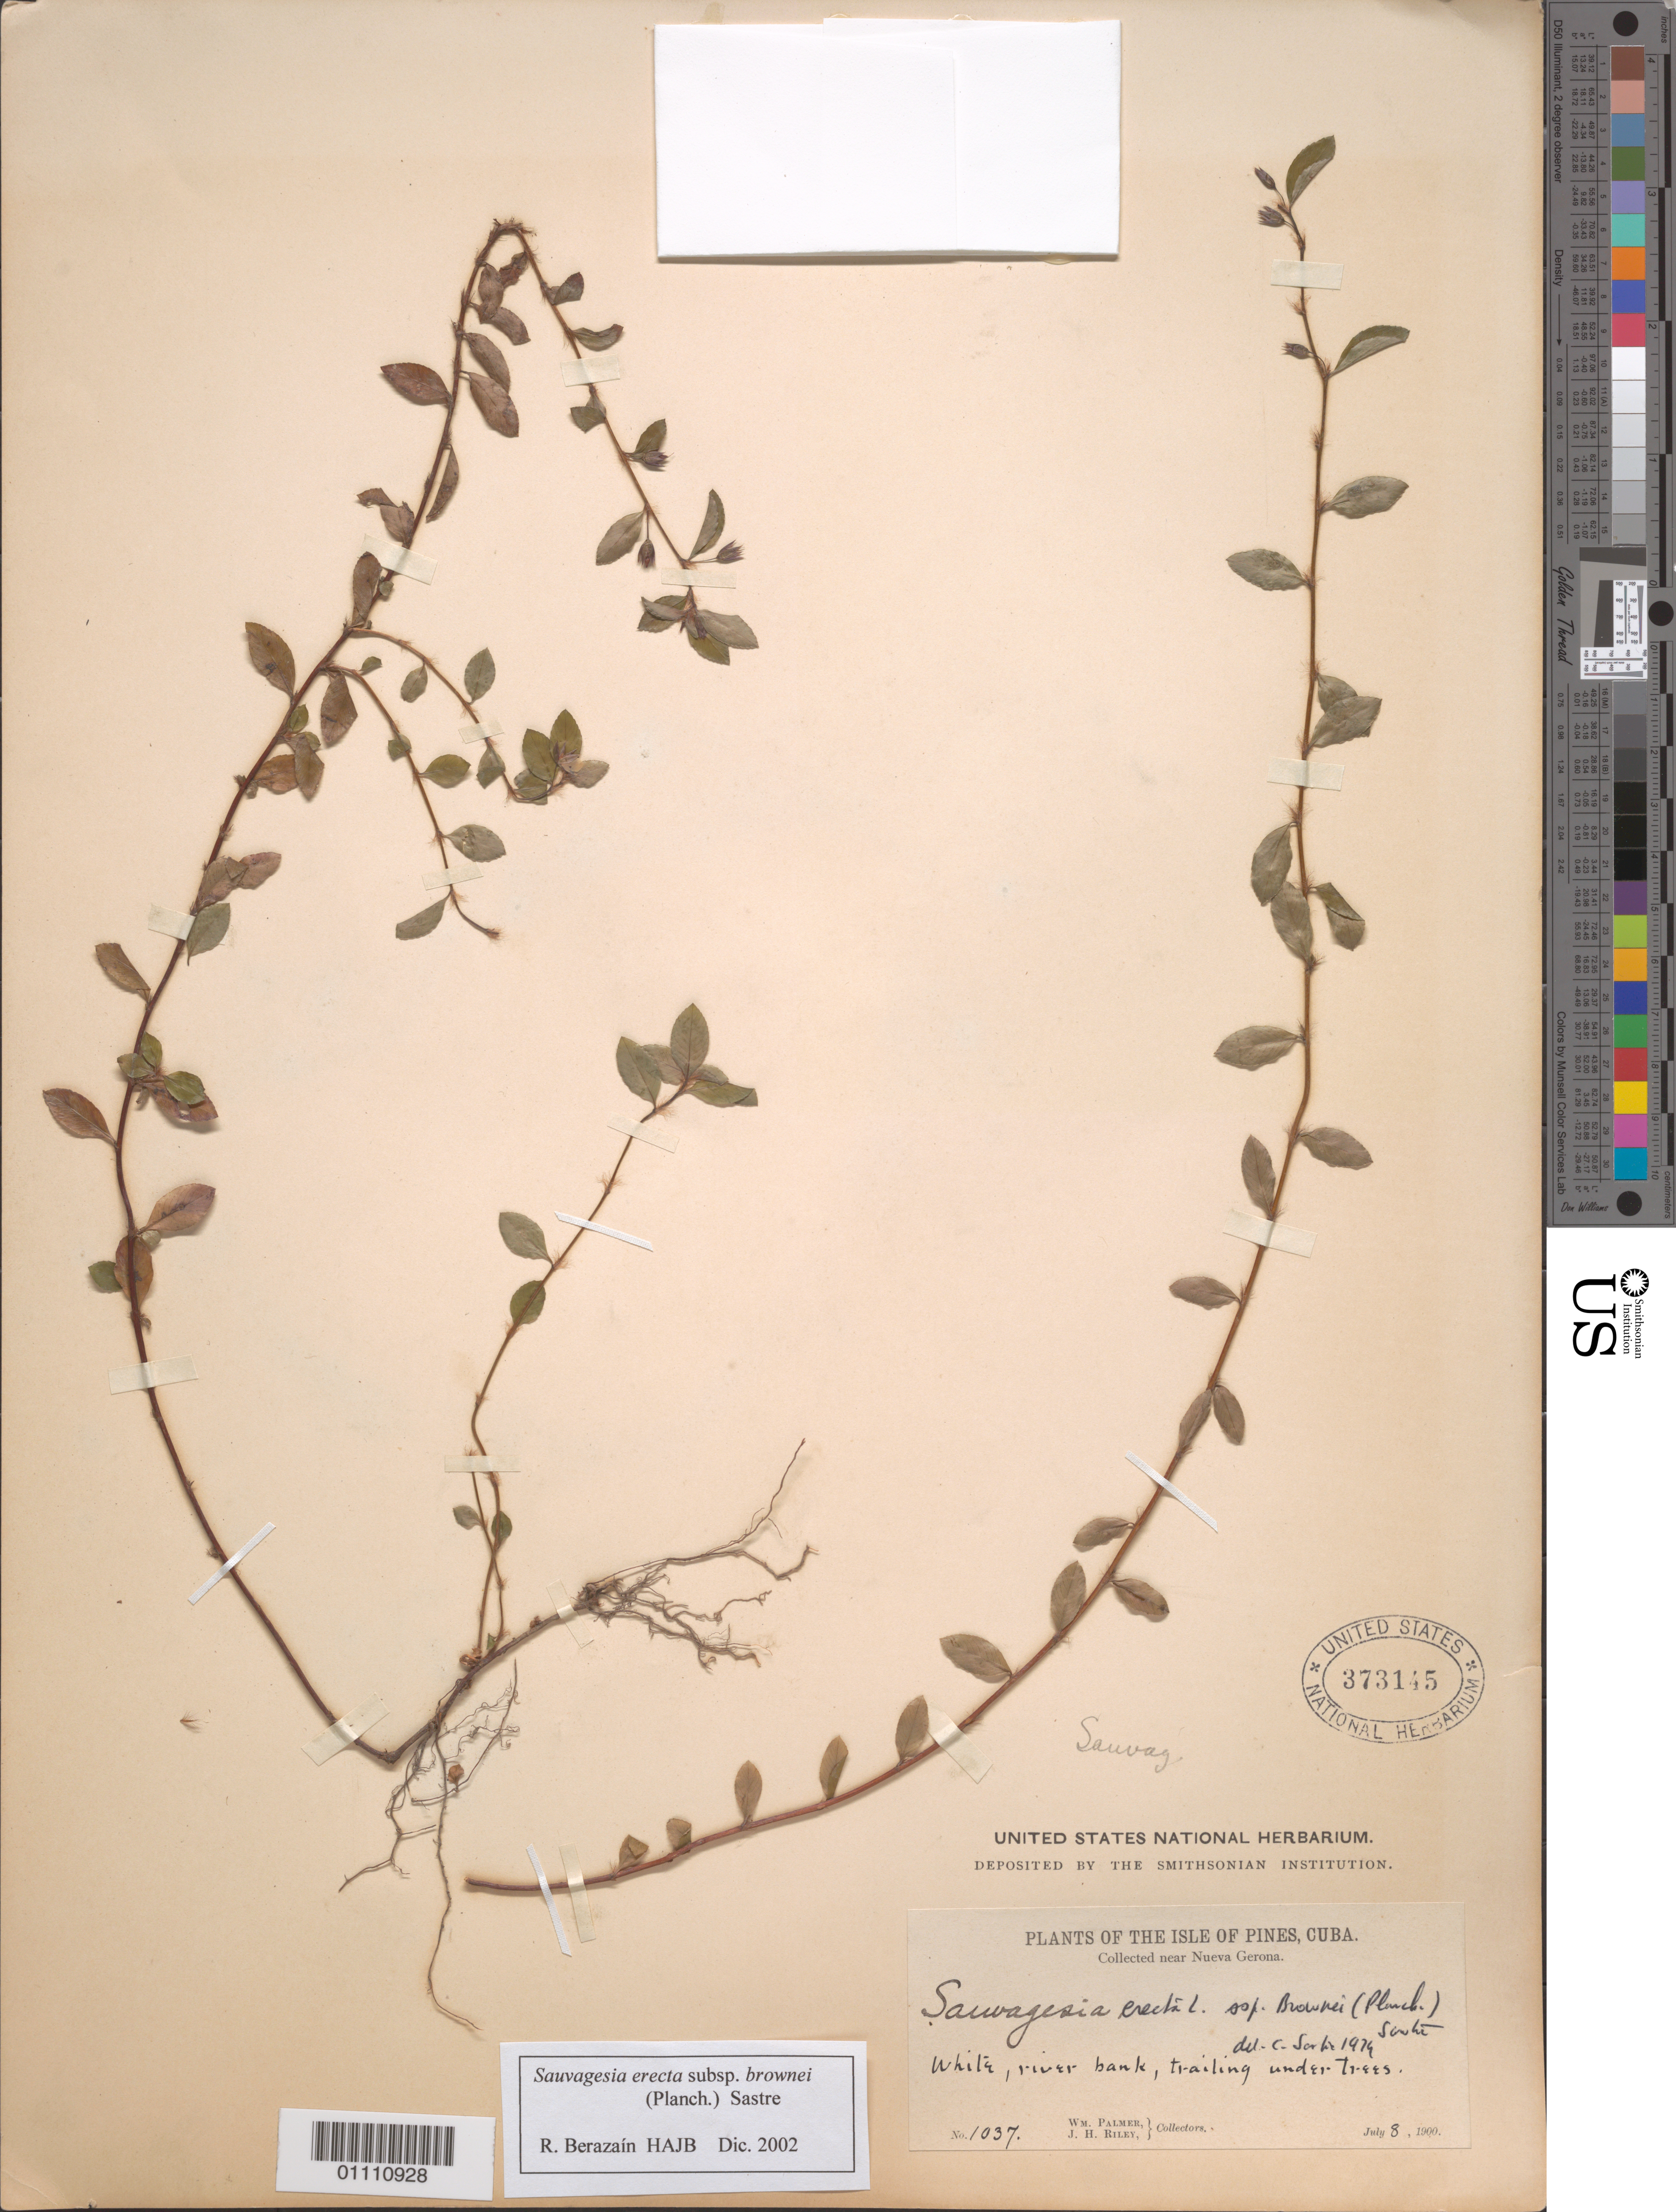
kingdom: Plantae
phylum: Tracheophyta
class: Magnoliopsida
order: Malpighiales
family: Ochnaceae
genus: Sauvagesia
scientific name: Sauvagesia erecta subsp. brownei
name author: (Planch.) Sastre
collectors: W. Palmer & J. H. Riley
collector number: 1037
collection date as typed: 08 Jul 1900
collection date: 1900-07-08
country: Cuba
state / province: Isla de La Juventud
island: Isla de la Juventud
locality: Isle of Pines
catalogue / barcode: US 373145